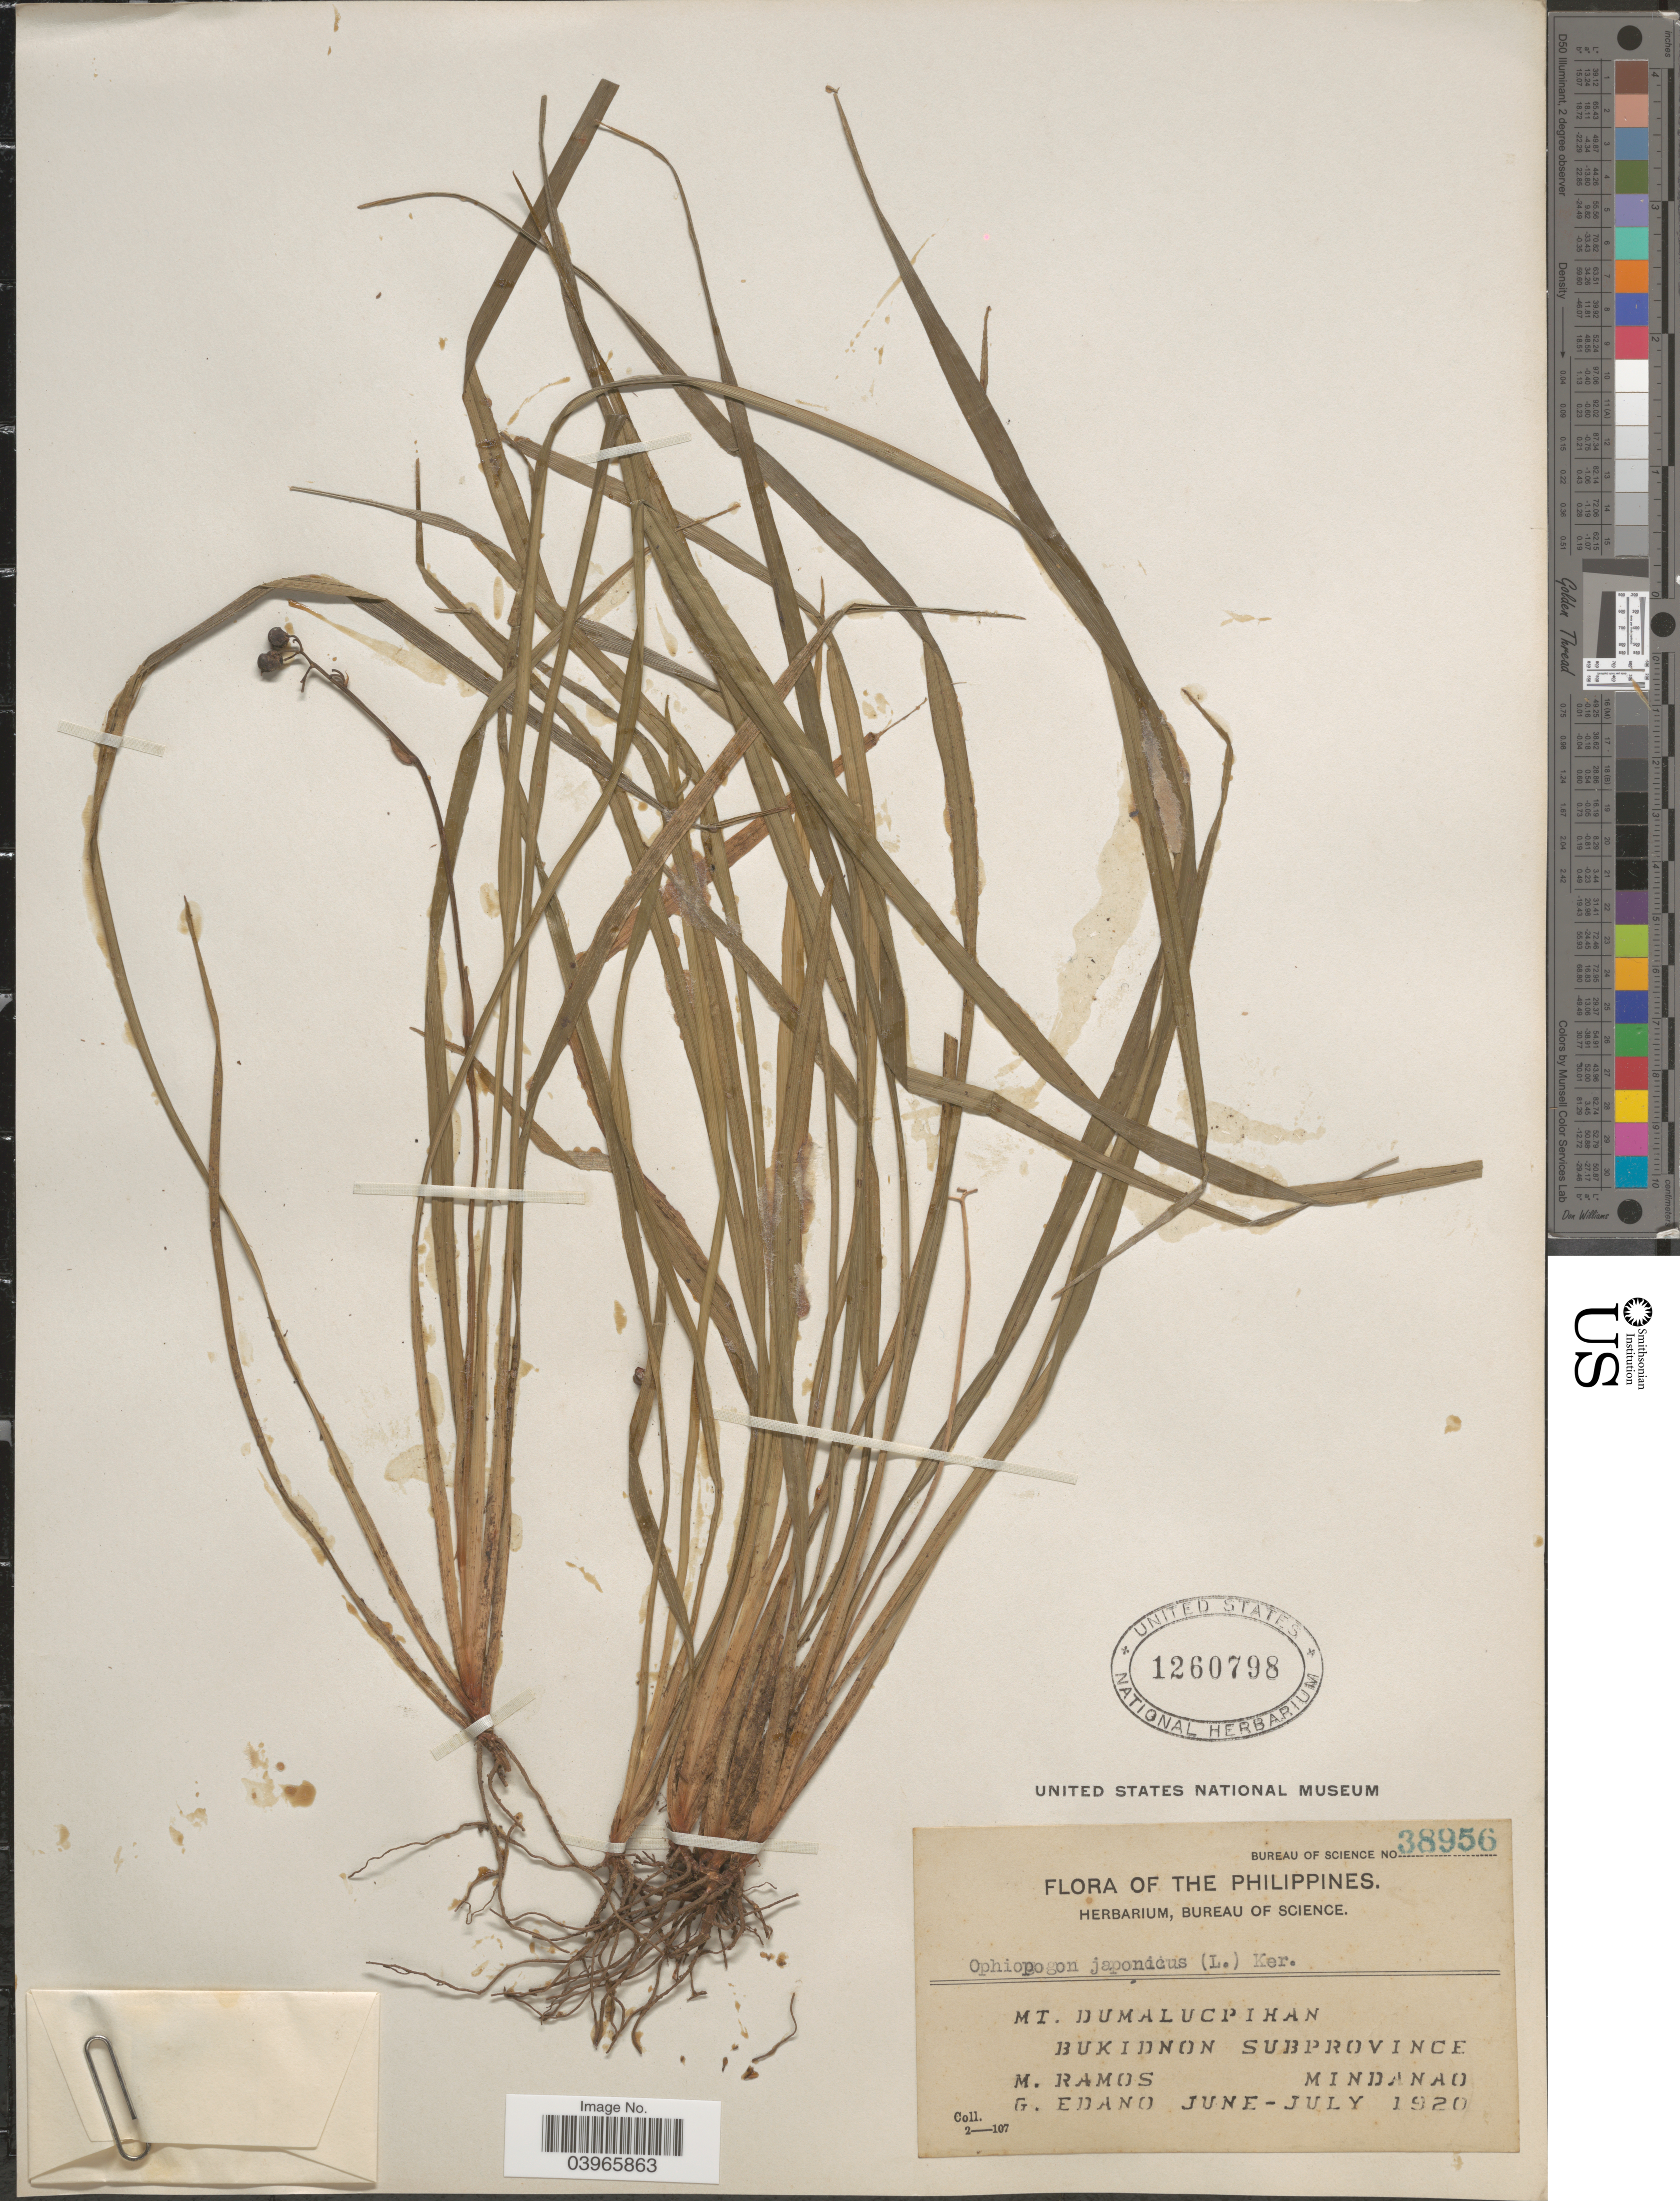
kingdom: Plantae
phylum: Tracheophyta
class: Liliopsida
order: Asparagales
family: Asparagaceae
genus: Ophiopogon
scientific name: Ophiopogon japonicus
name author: (L. f.) Ker Gawl.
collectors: M. Ramos & G. Edaño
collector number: Bureau of Science 38956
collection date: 1920-06/1920-07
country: Philippines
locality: Mt. Dumalucpihan. Bukidnon Subprovince. Mindanao.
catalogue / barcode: US 1260798